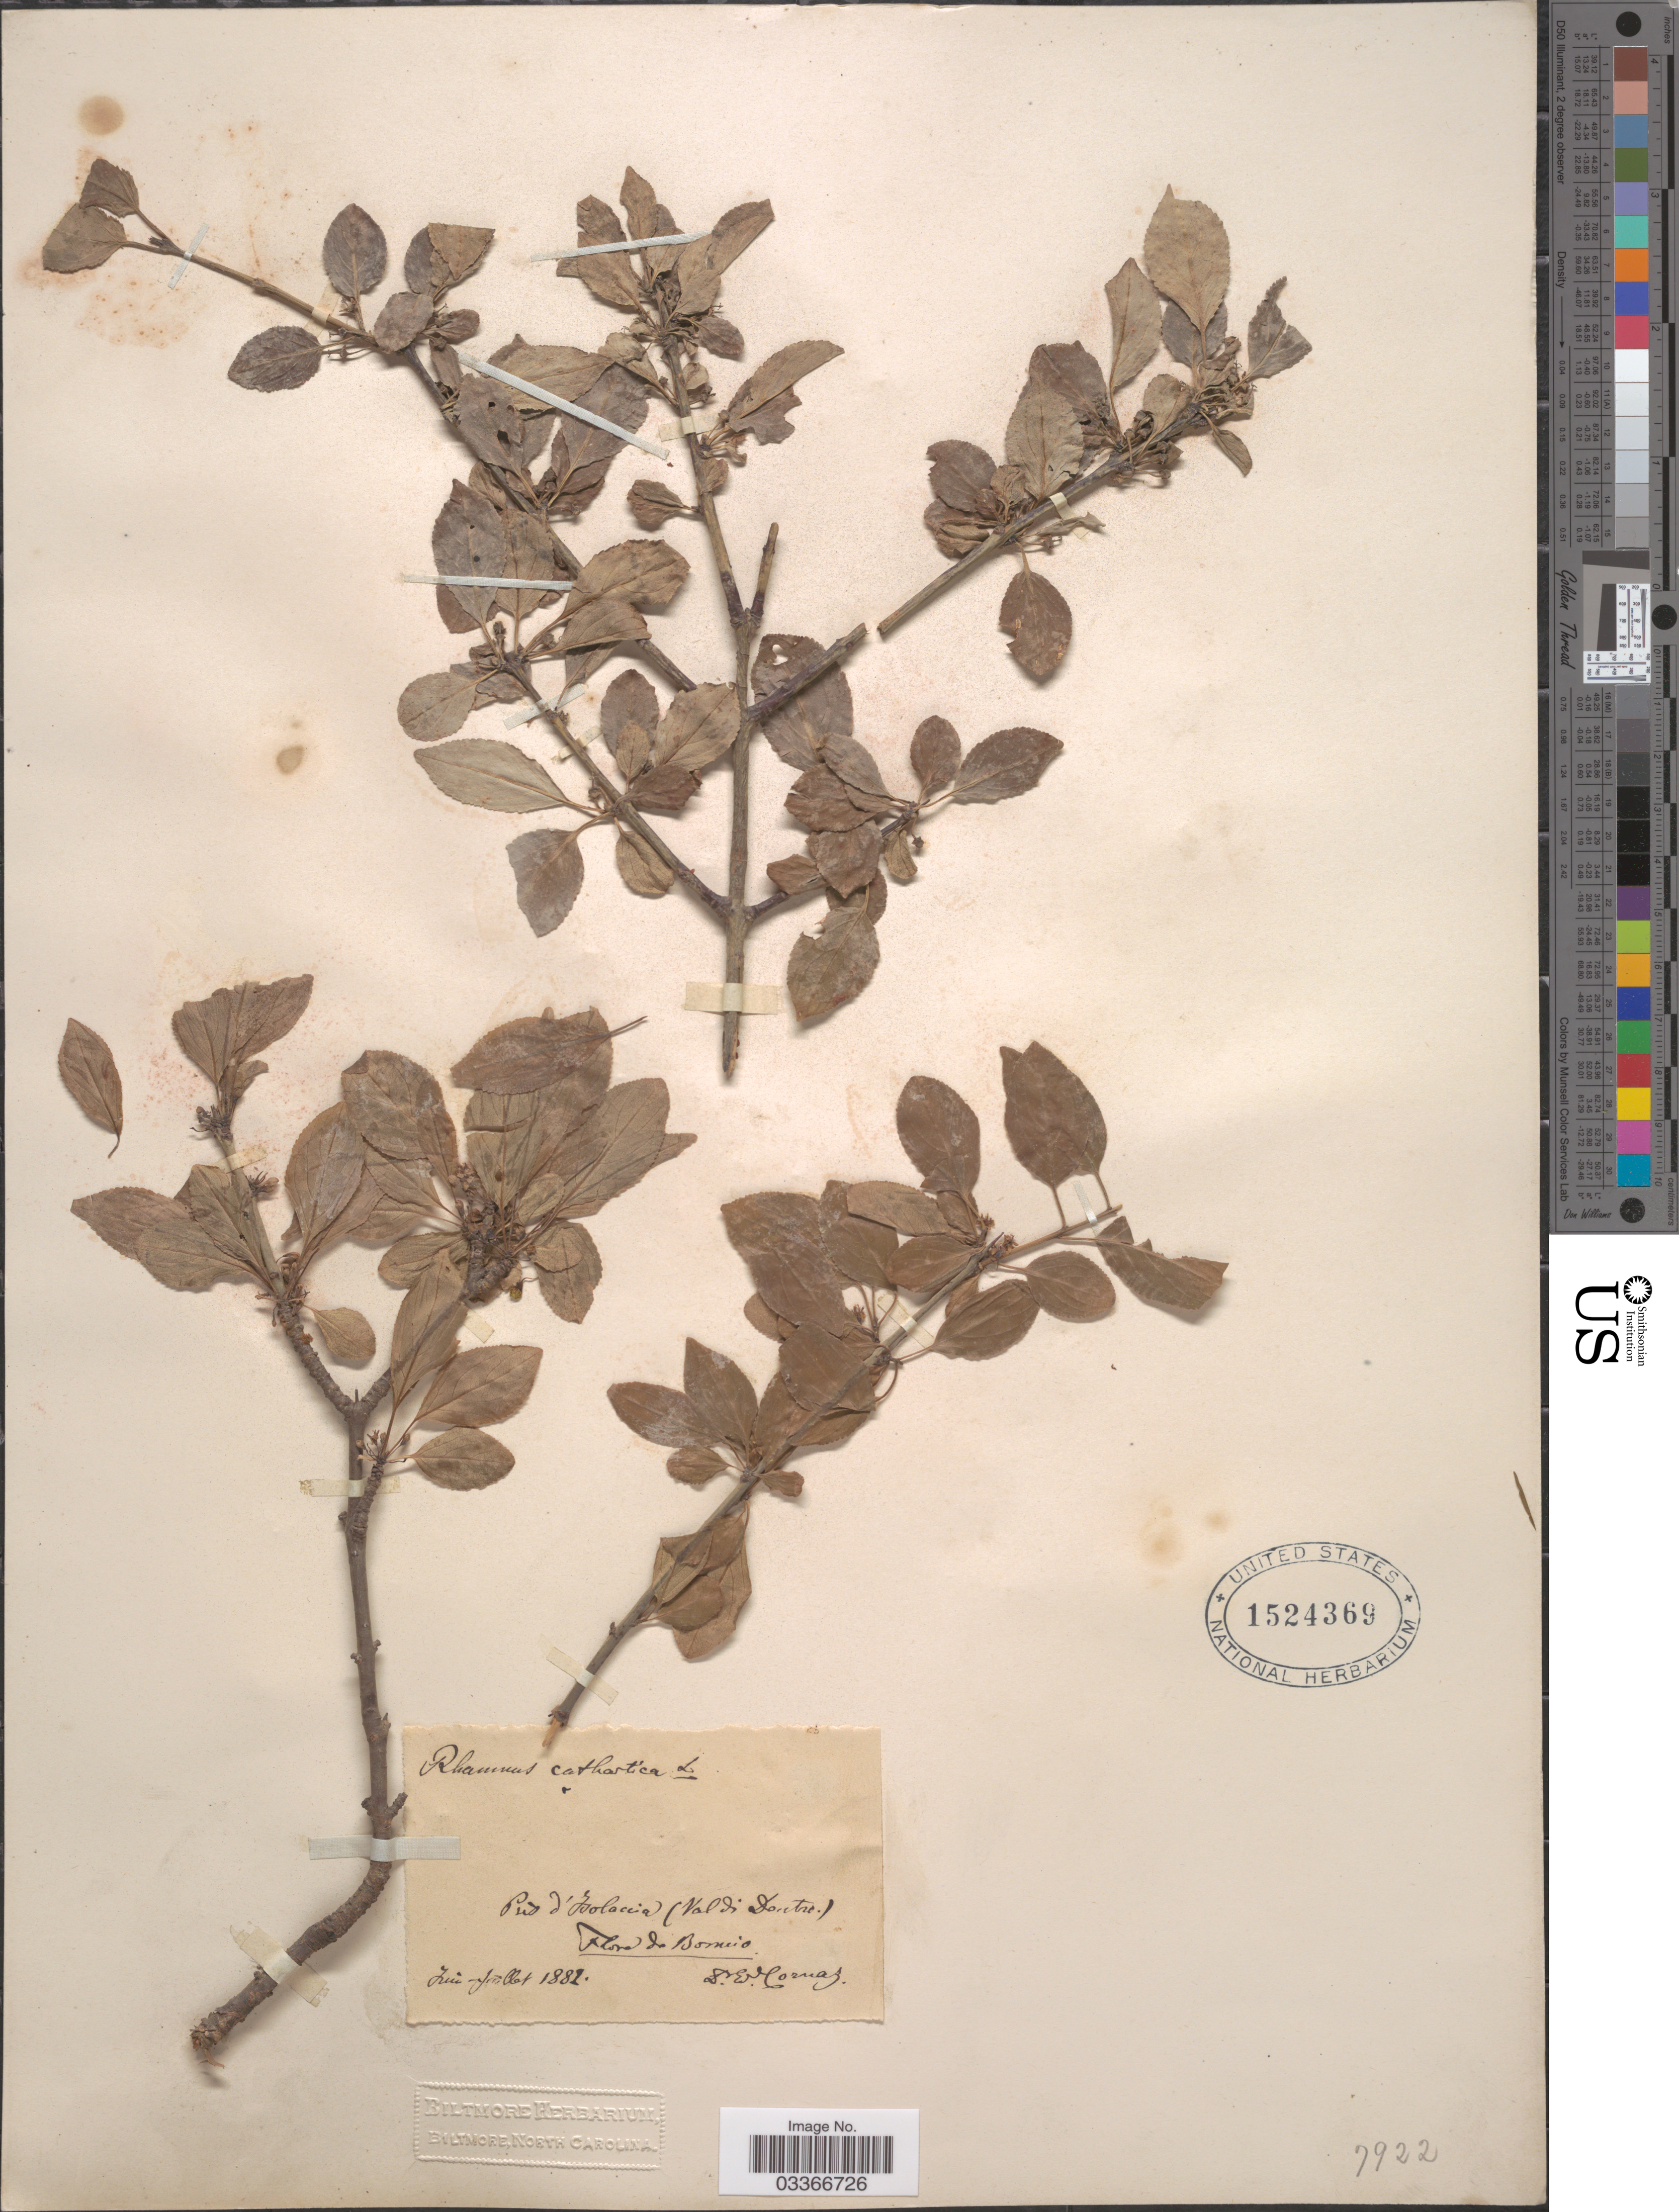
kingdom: Plantae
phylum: Tracheophyta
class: Magnoliopsida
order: Rosales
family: Rhamnaceae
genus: Rhamnus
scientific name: Rhamnus cathartica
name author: L.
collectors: E. Cornaz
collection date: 1882-06/1882-07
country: Italy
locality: Prés d'Isolaccia (Val di Doutre). Bormio.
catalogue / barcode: US 1524369